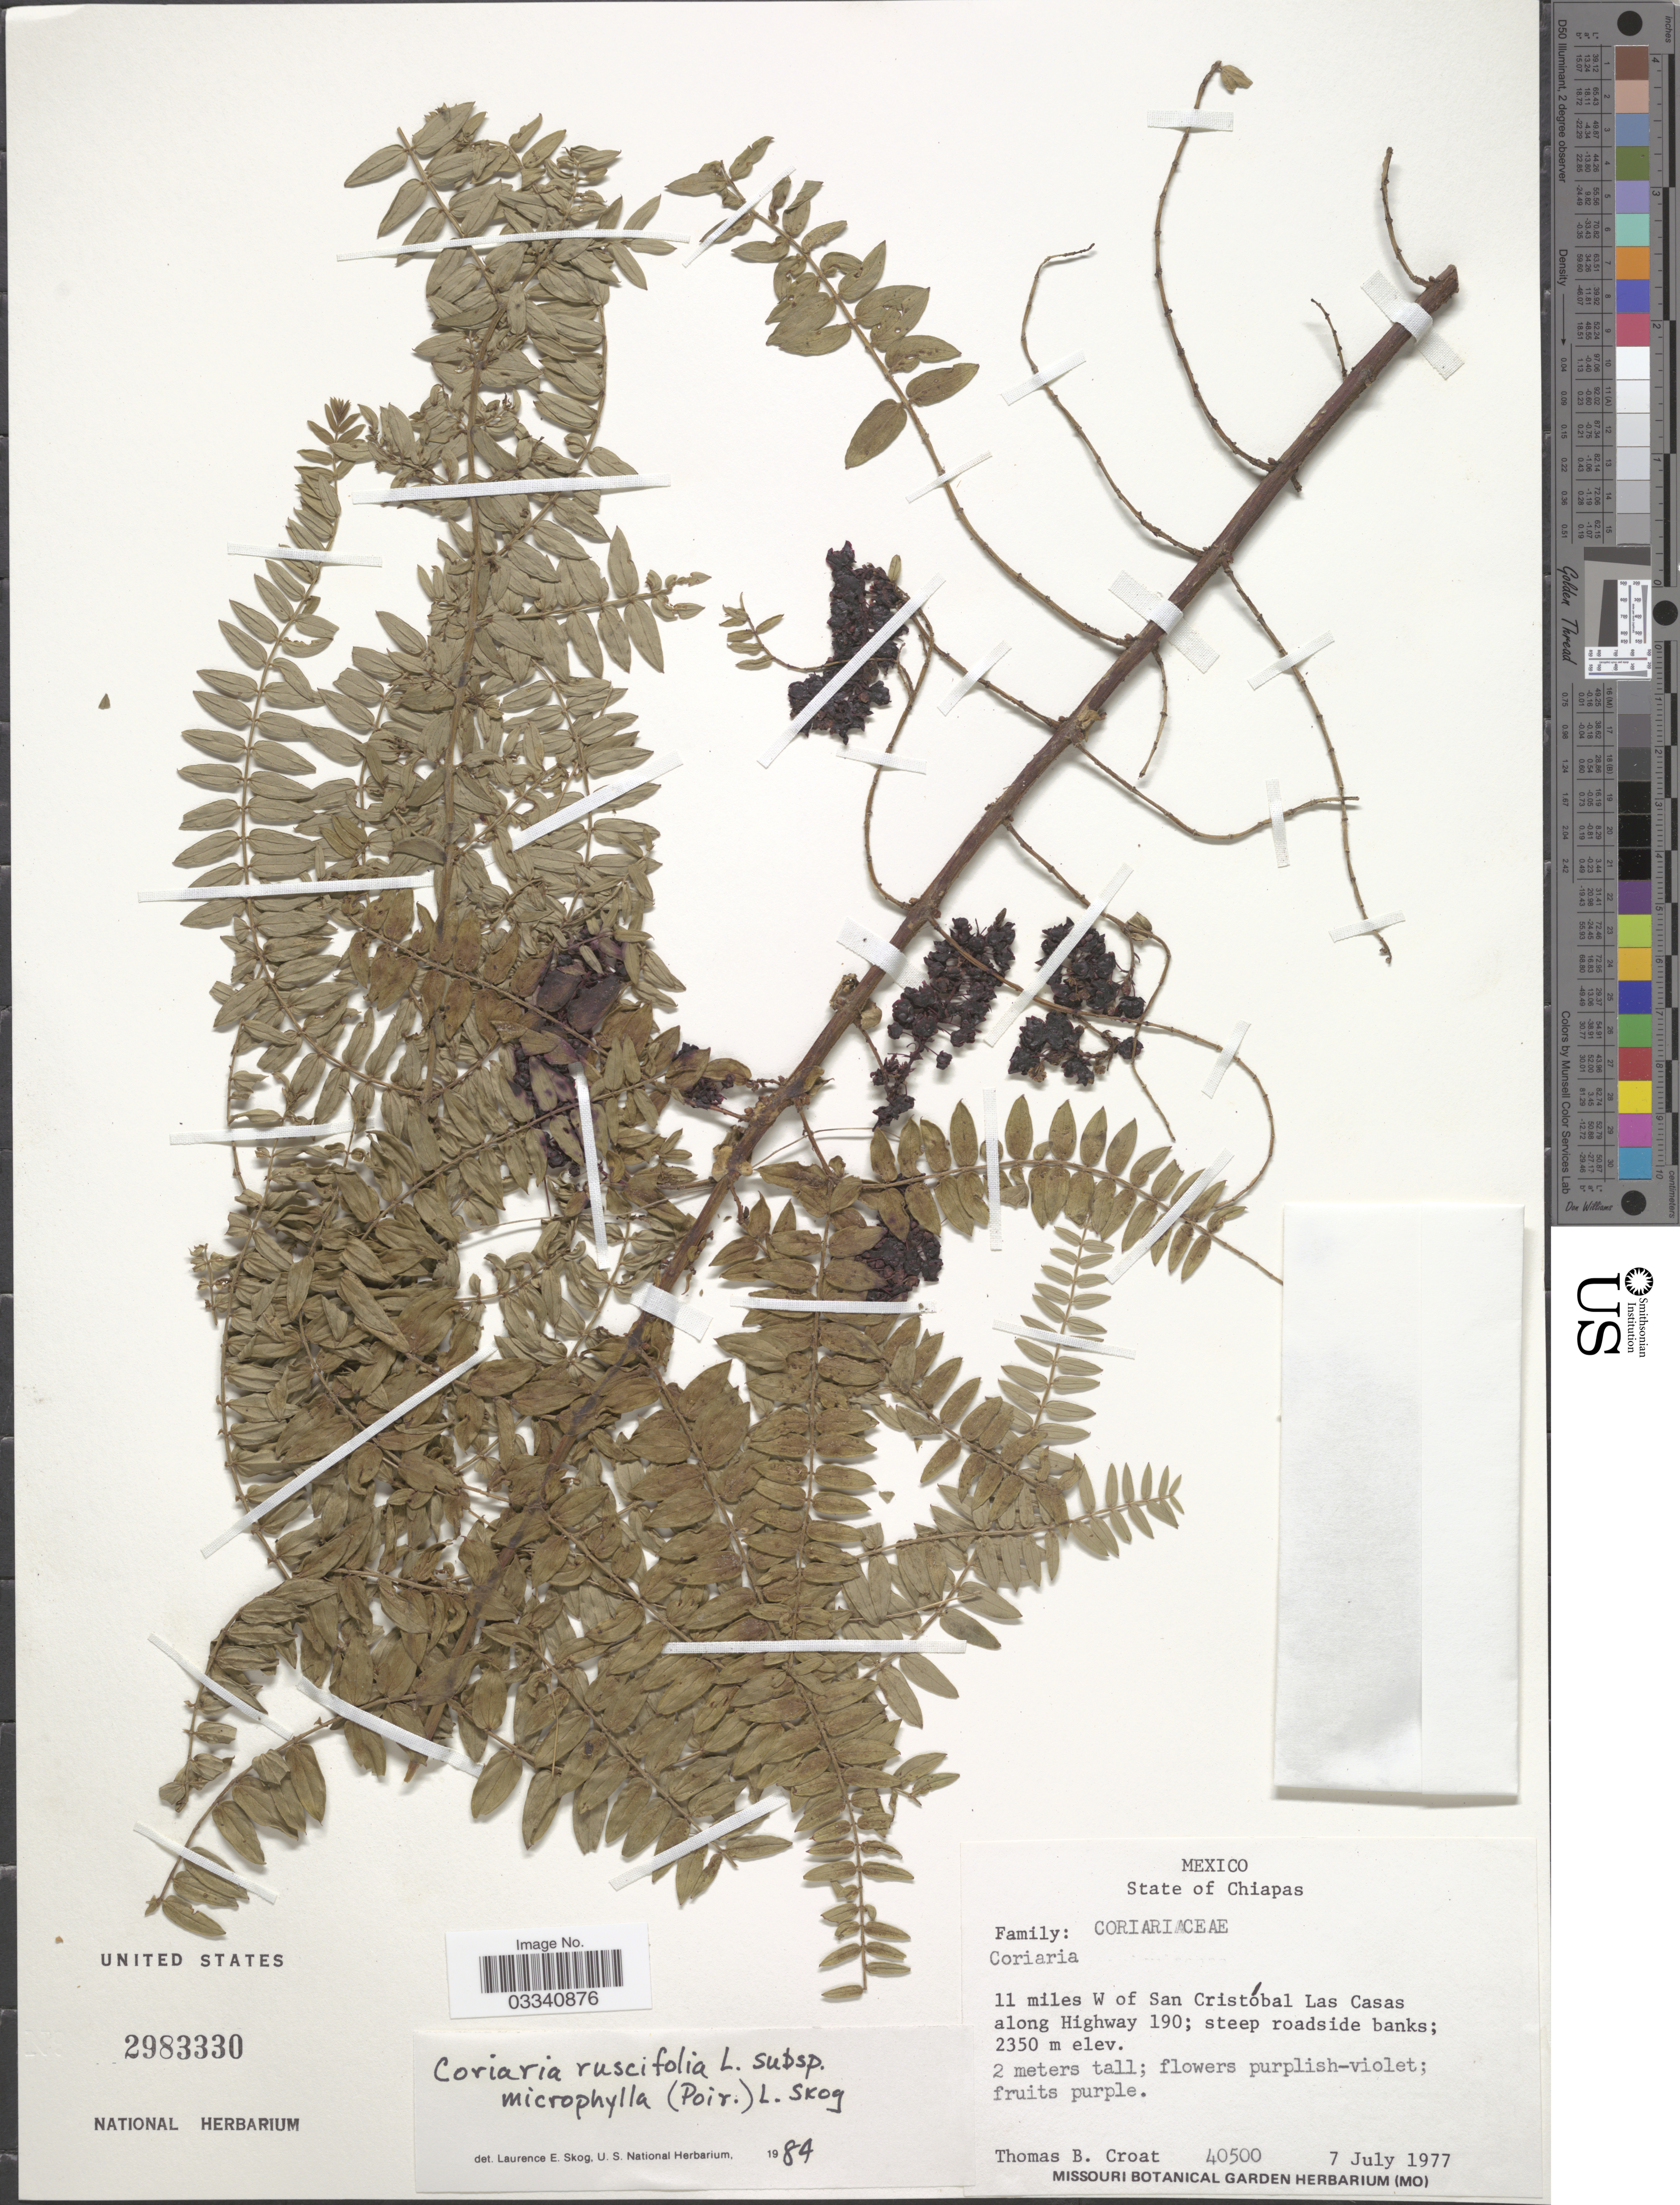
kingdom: Plantae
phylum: Tracheophyta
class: Magnoliopsida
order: Cucurbitales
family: Coriariaceae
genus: Coriaria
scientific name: Coriaria ruscifolia subsp. microphylla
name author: (Poir.) L.E. Skog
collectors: T. B. Croat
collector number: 40500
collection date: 1977-07-07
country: Mexico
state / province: Chiapas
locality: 11 miles W of San Cristóbal Las Casas along Highway 190.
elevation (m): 2350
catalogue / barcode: US 2983330